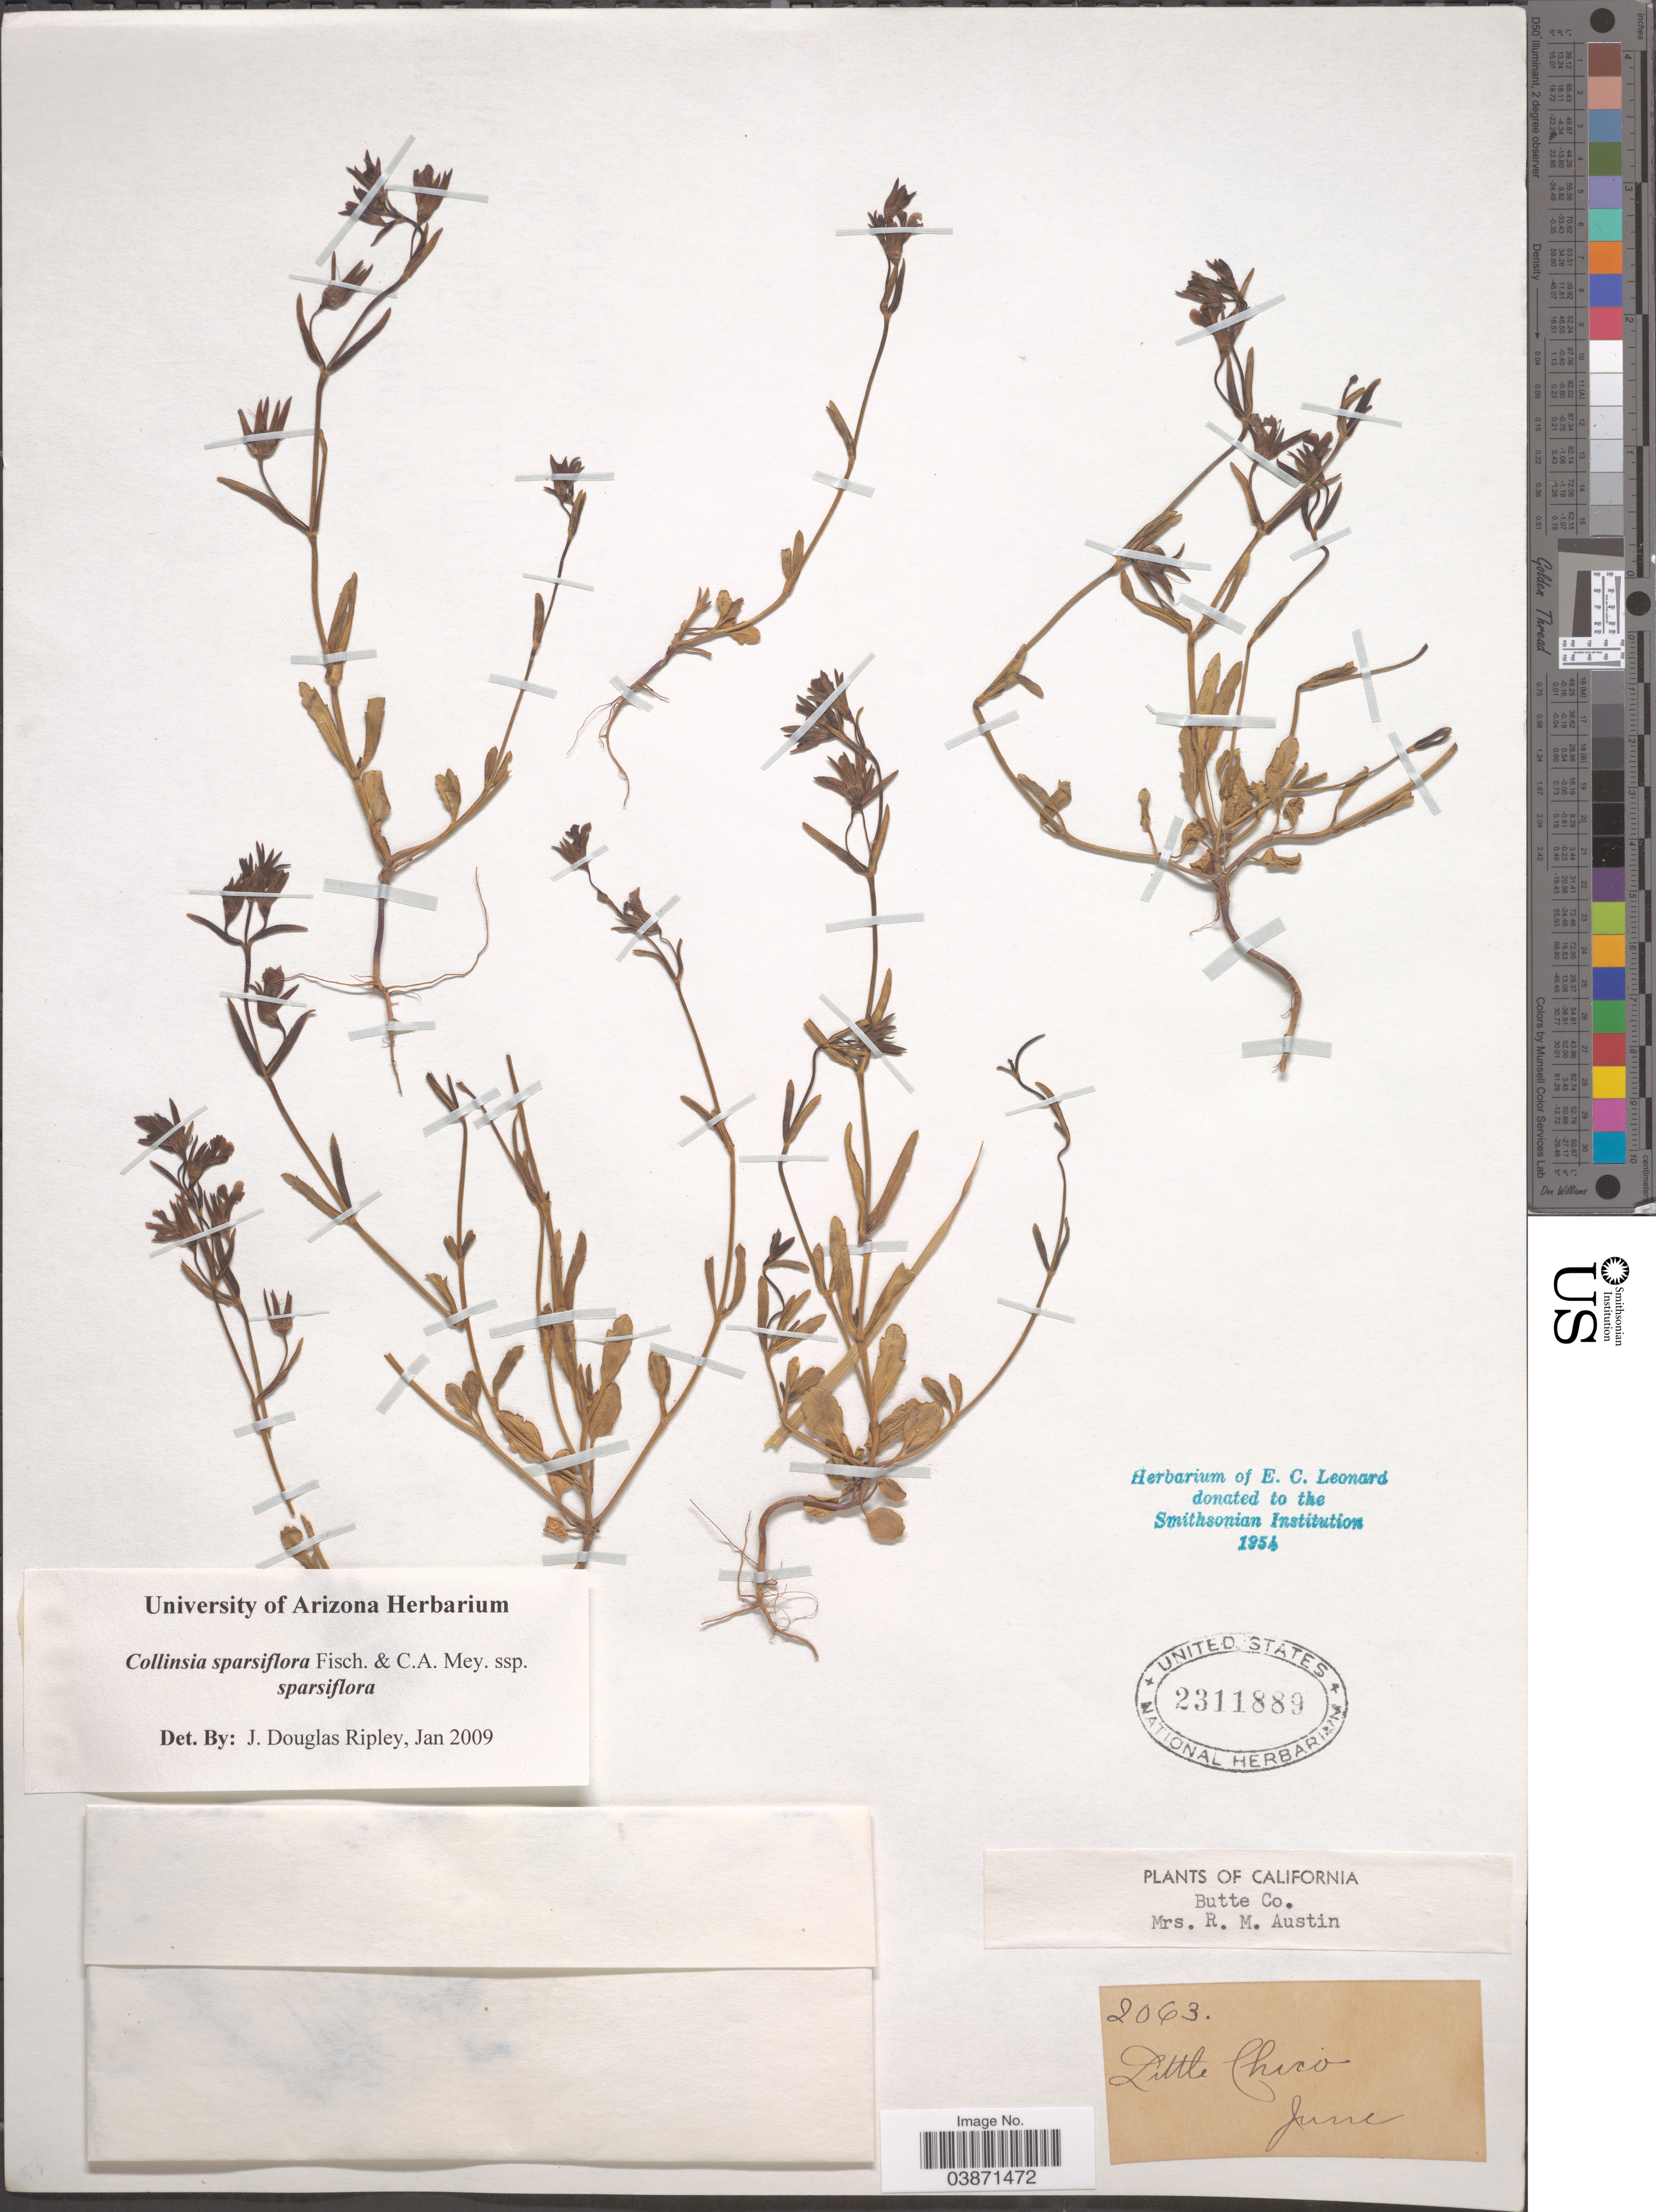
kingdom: Plantae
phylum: Tracheophyta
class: Magnoliopsida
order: Lamiales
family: Plantaginaceae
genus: Collinsia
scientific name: Collinsia sparsiflora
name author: Fisch. & C.A. Mey.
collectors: R. Austin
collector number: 2063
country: United States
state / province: California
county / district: Butte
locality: Butte Co. Little Chico.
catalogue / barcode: US 2311889